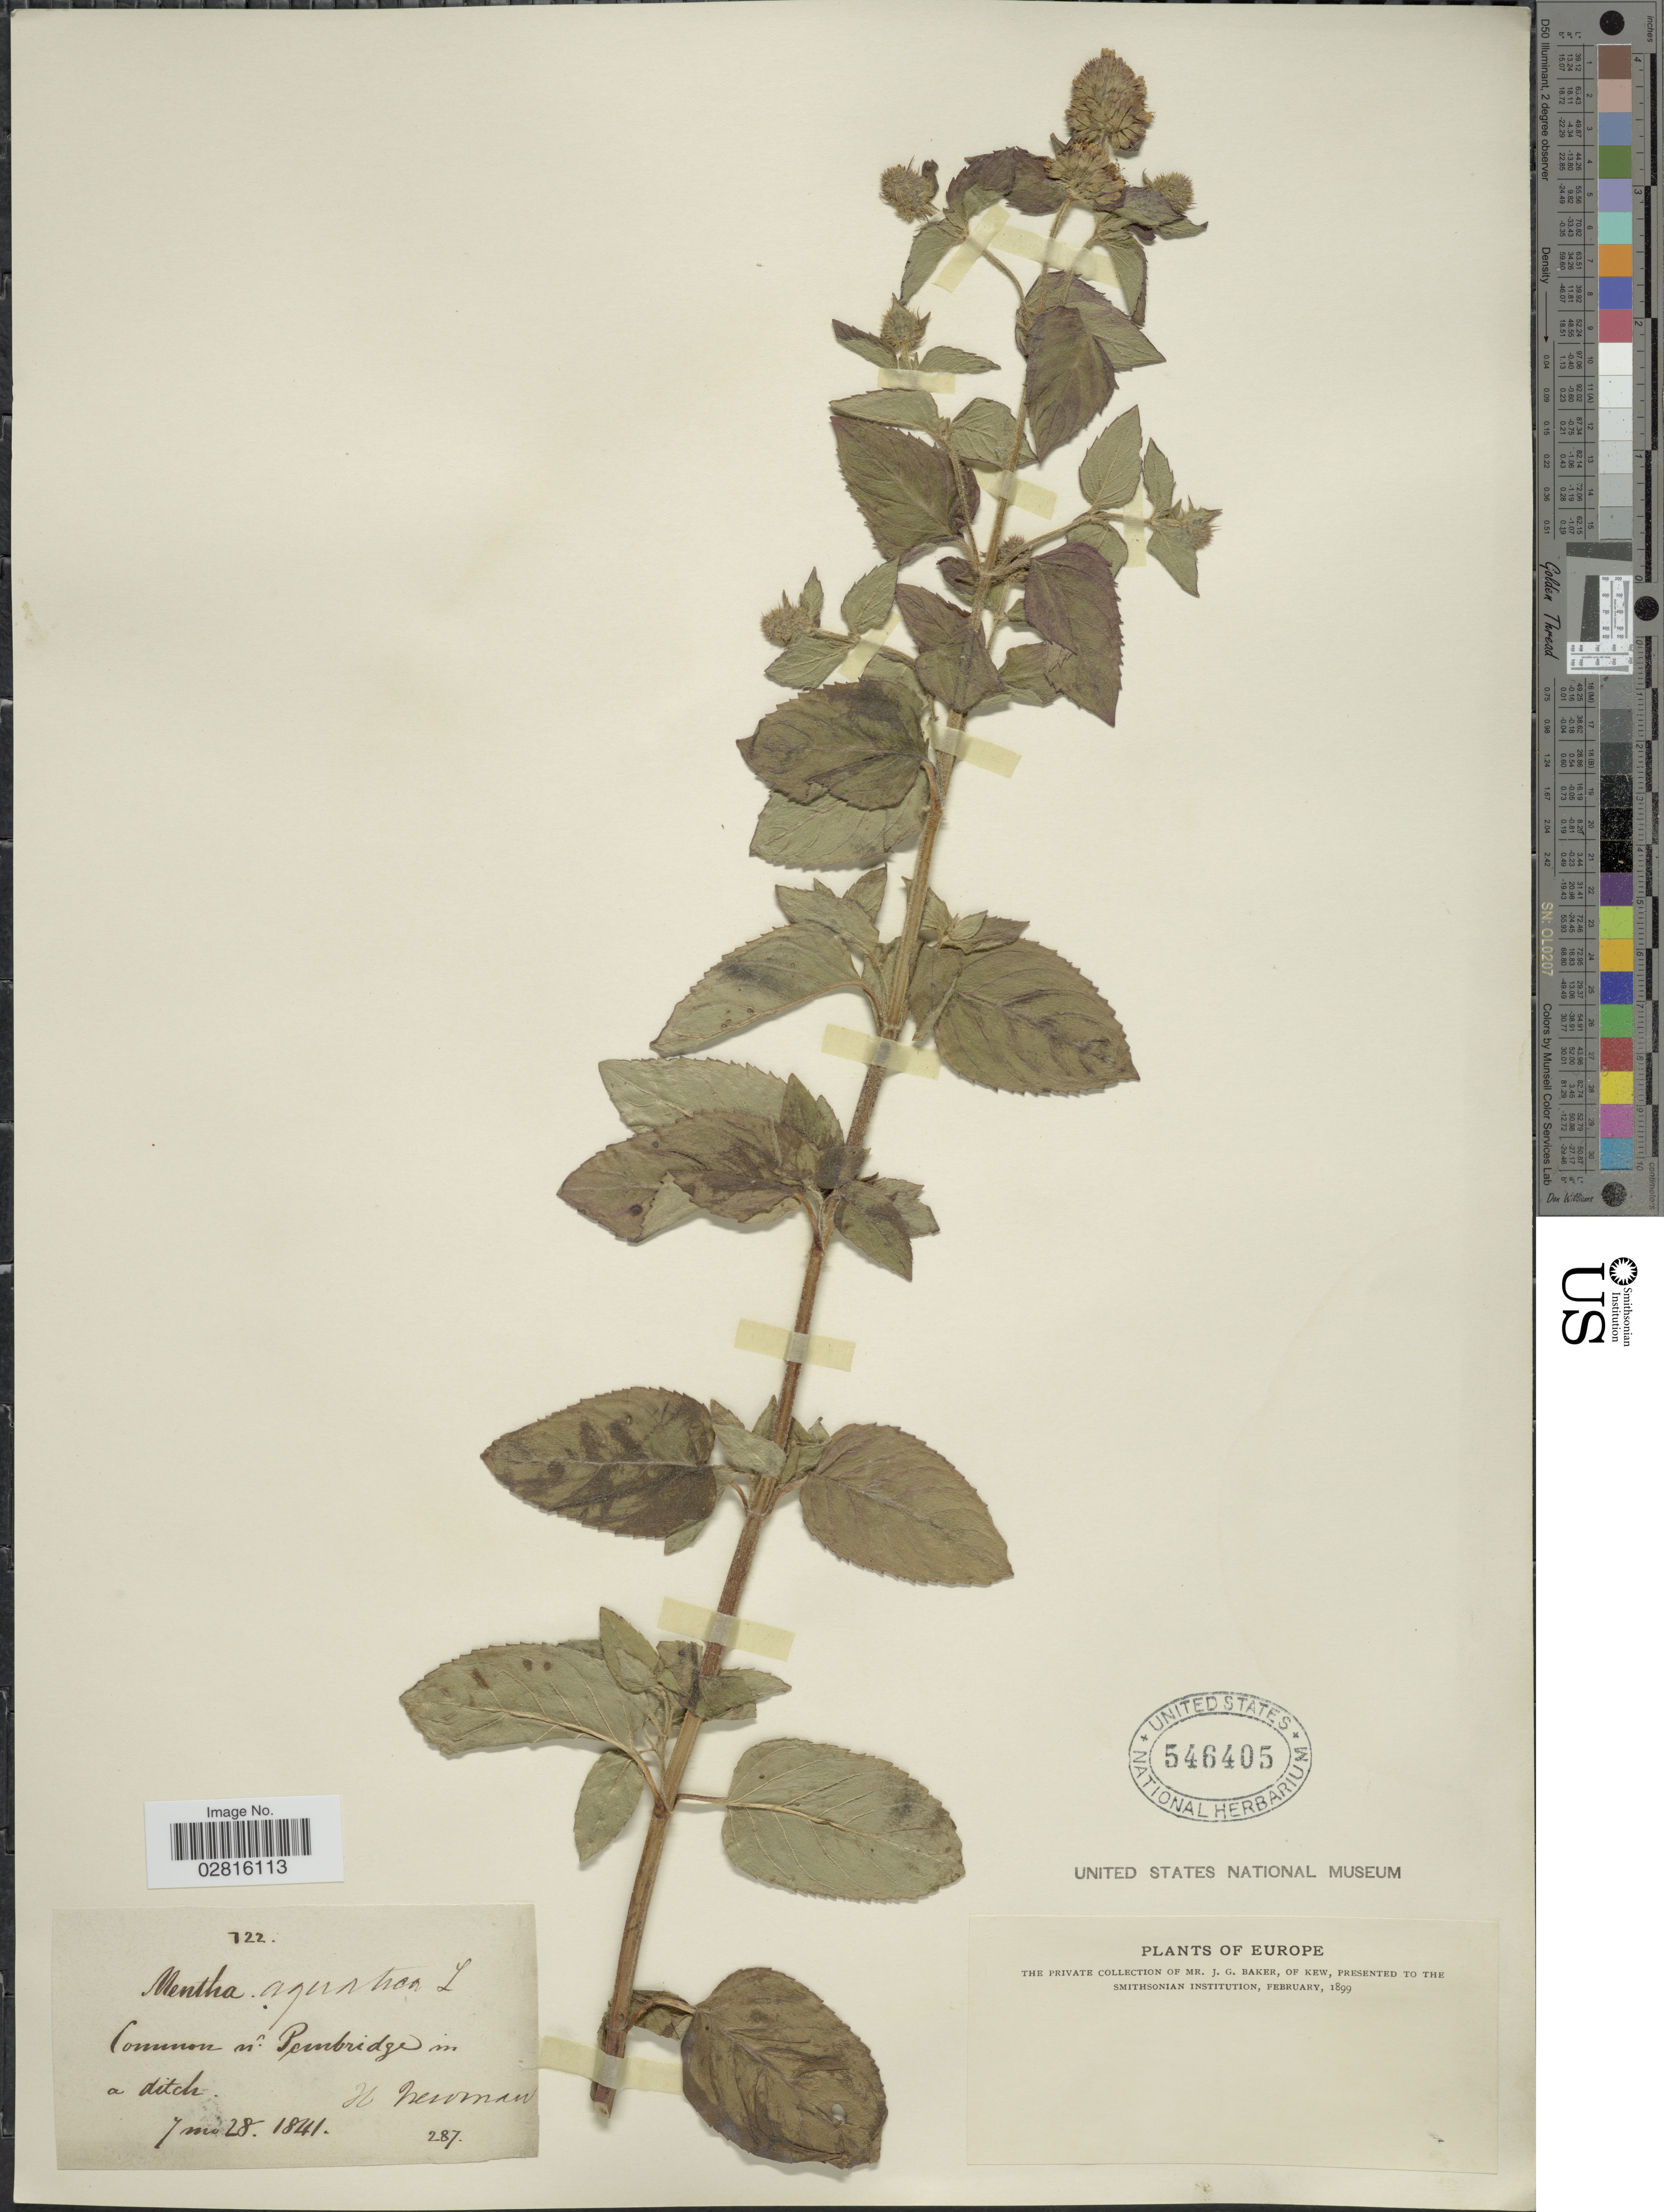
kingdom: Plantae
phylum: Tracheophyta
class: Magnoliopsida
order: Lamiales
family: Lamiaceae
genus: Mentha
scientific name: Mentha aquatica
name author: L.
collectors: H. Newman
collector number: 287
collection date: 1841-06-22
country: United Kingdom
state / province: England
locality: Common in Pembridge in a ditch. Europe.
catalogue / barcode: US 546405